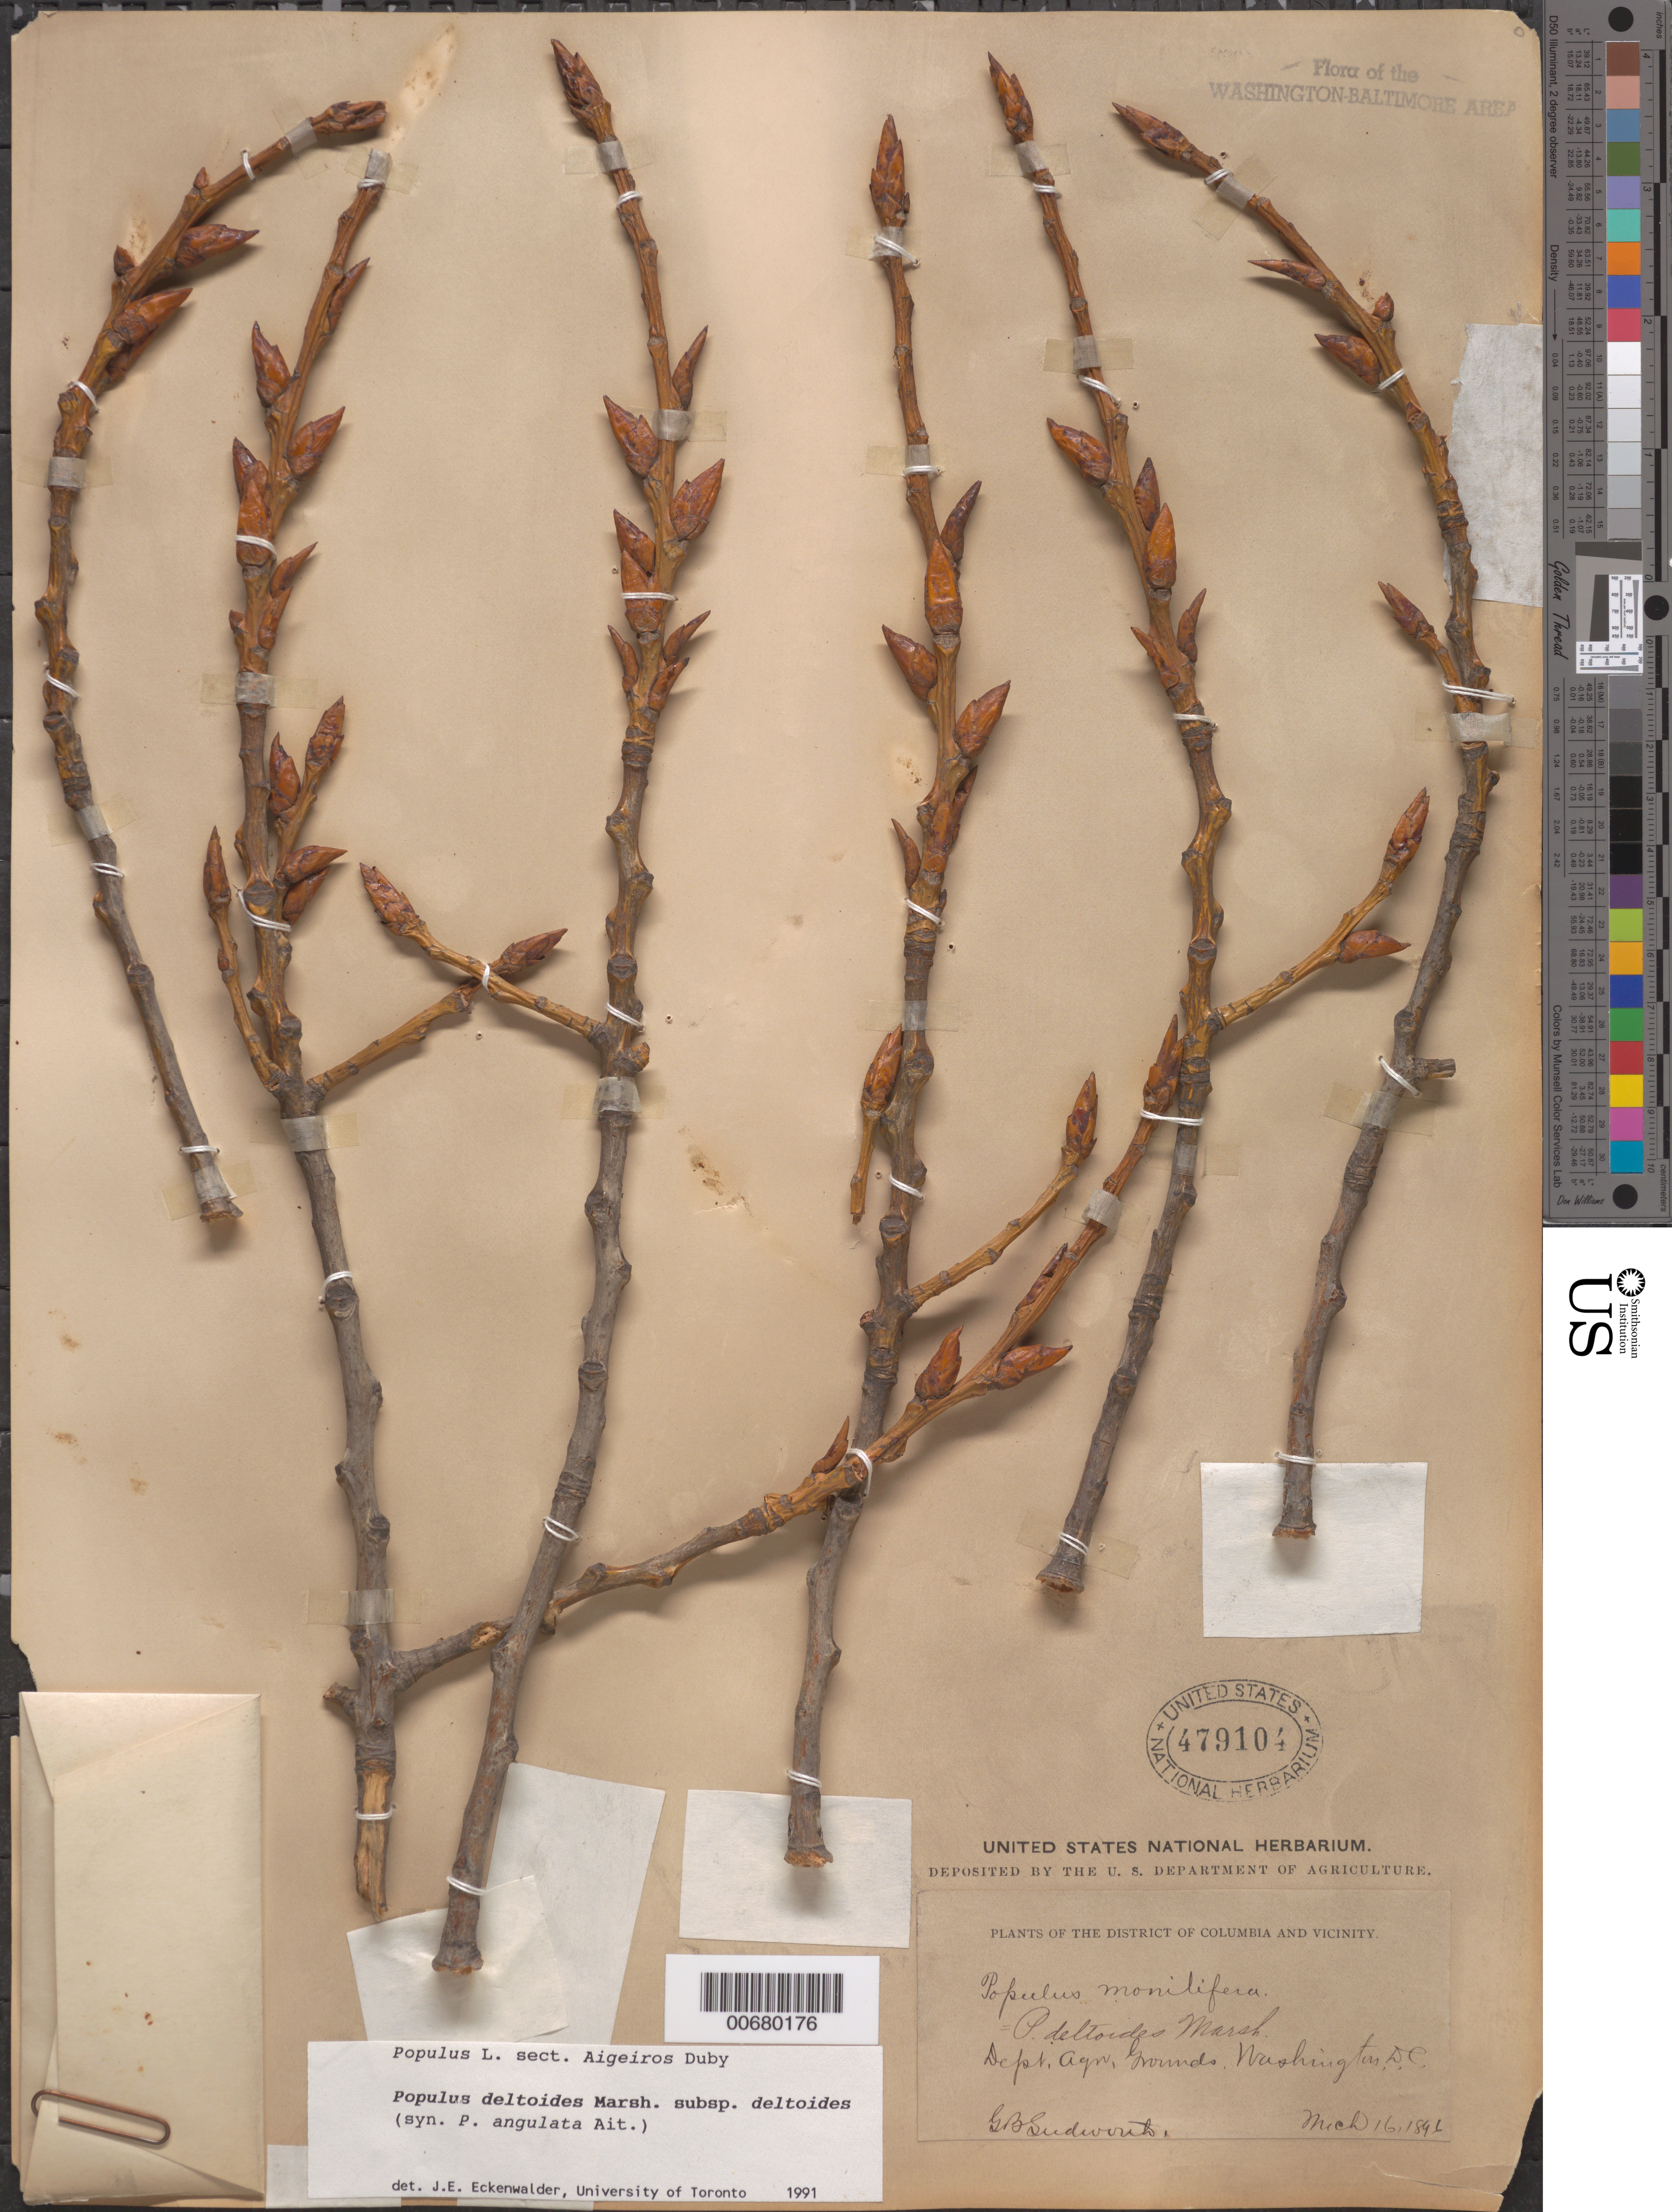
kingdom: Plantae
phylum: Tracheophyta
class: Magnoliopsida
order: Malpighiales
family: Salicaceae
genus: Populus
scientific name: Populus deltoides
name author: W. Bartram ex Marshall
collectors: G. B. Sudworth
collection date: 1896-03-16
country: United States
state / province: District of Columbia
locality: The District of Colombia and Vicinity. Dept. Agr. Grounds, Washington D.C.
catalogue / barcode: US 479104